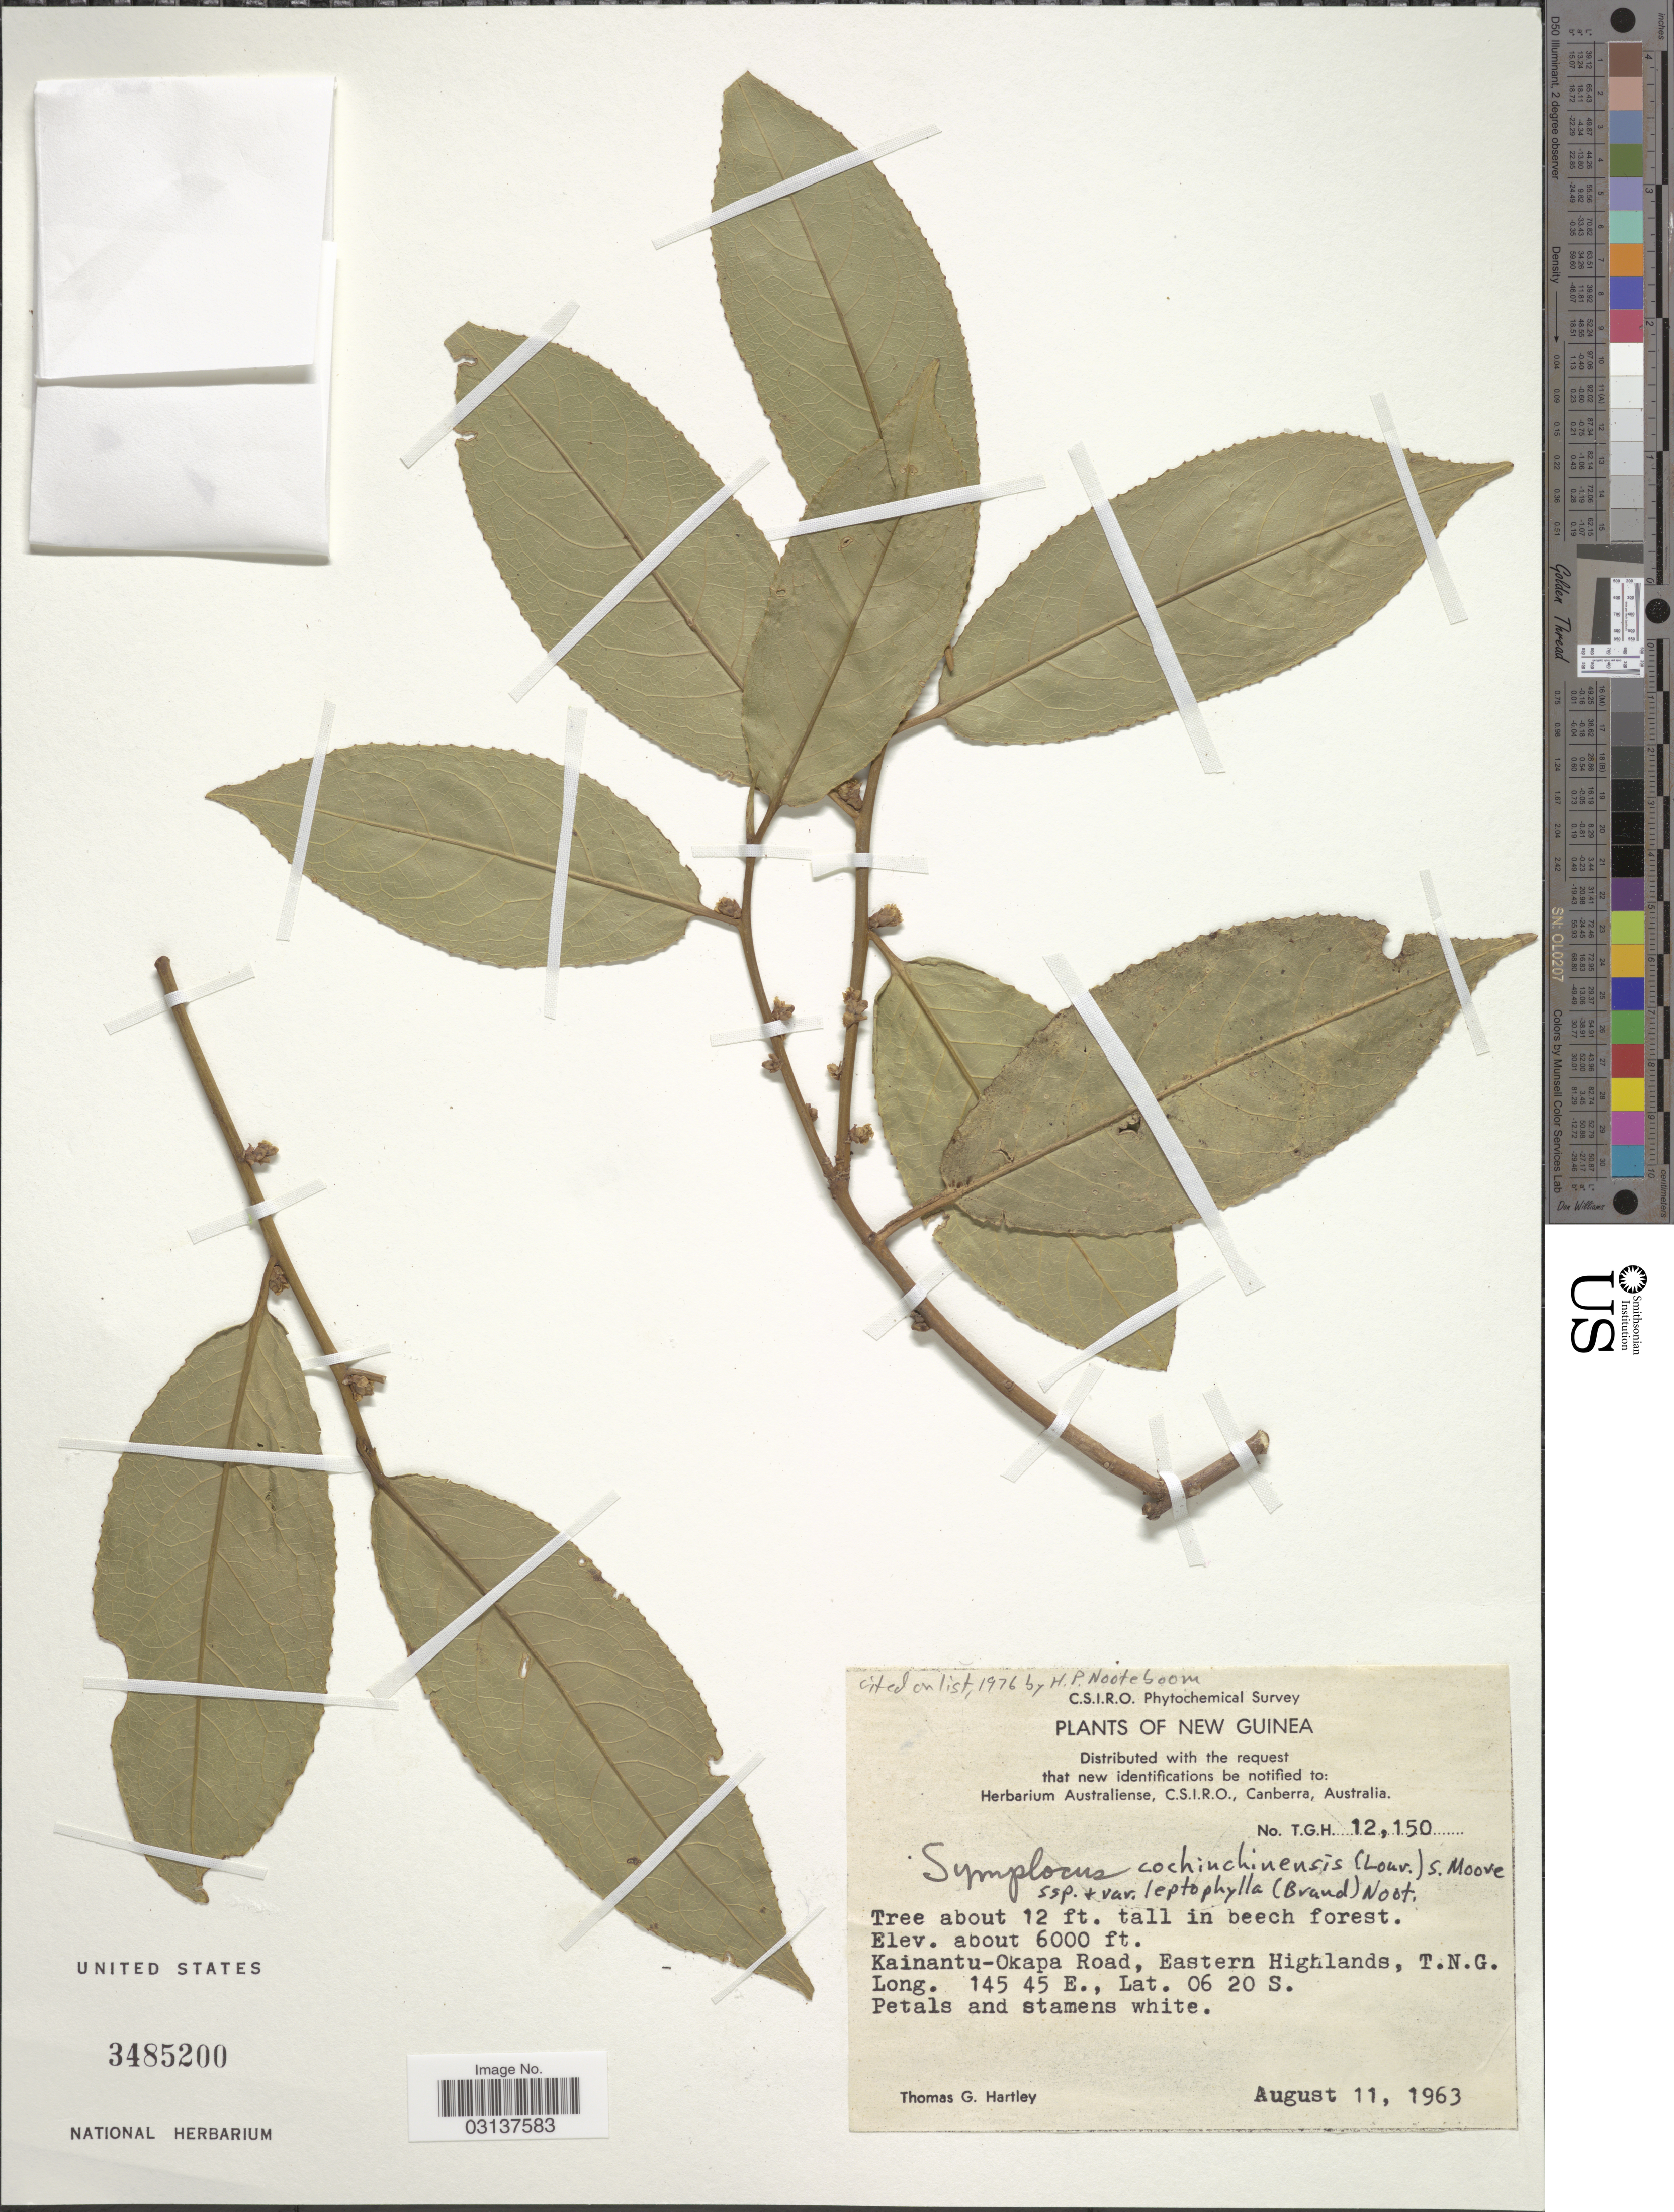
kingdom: Plantae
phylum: Tracheophyta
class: Magnoliopsida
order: Ericales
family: Symplocaceae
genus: Symplocos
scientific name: Symplocos cochinchinensis var. leptophylla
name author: (Brand) Noot.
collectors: T. Hartley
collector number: TGH12150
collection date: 1963-08-11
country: Papua New Guinea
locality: New Guinea, Kainantu-Okapa Road, Eastern Highlands, T.N.G.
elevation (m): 1829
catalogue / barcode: US 3485200